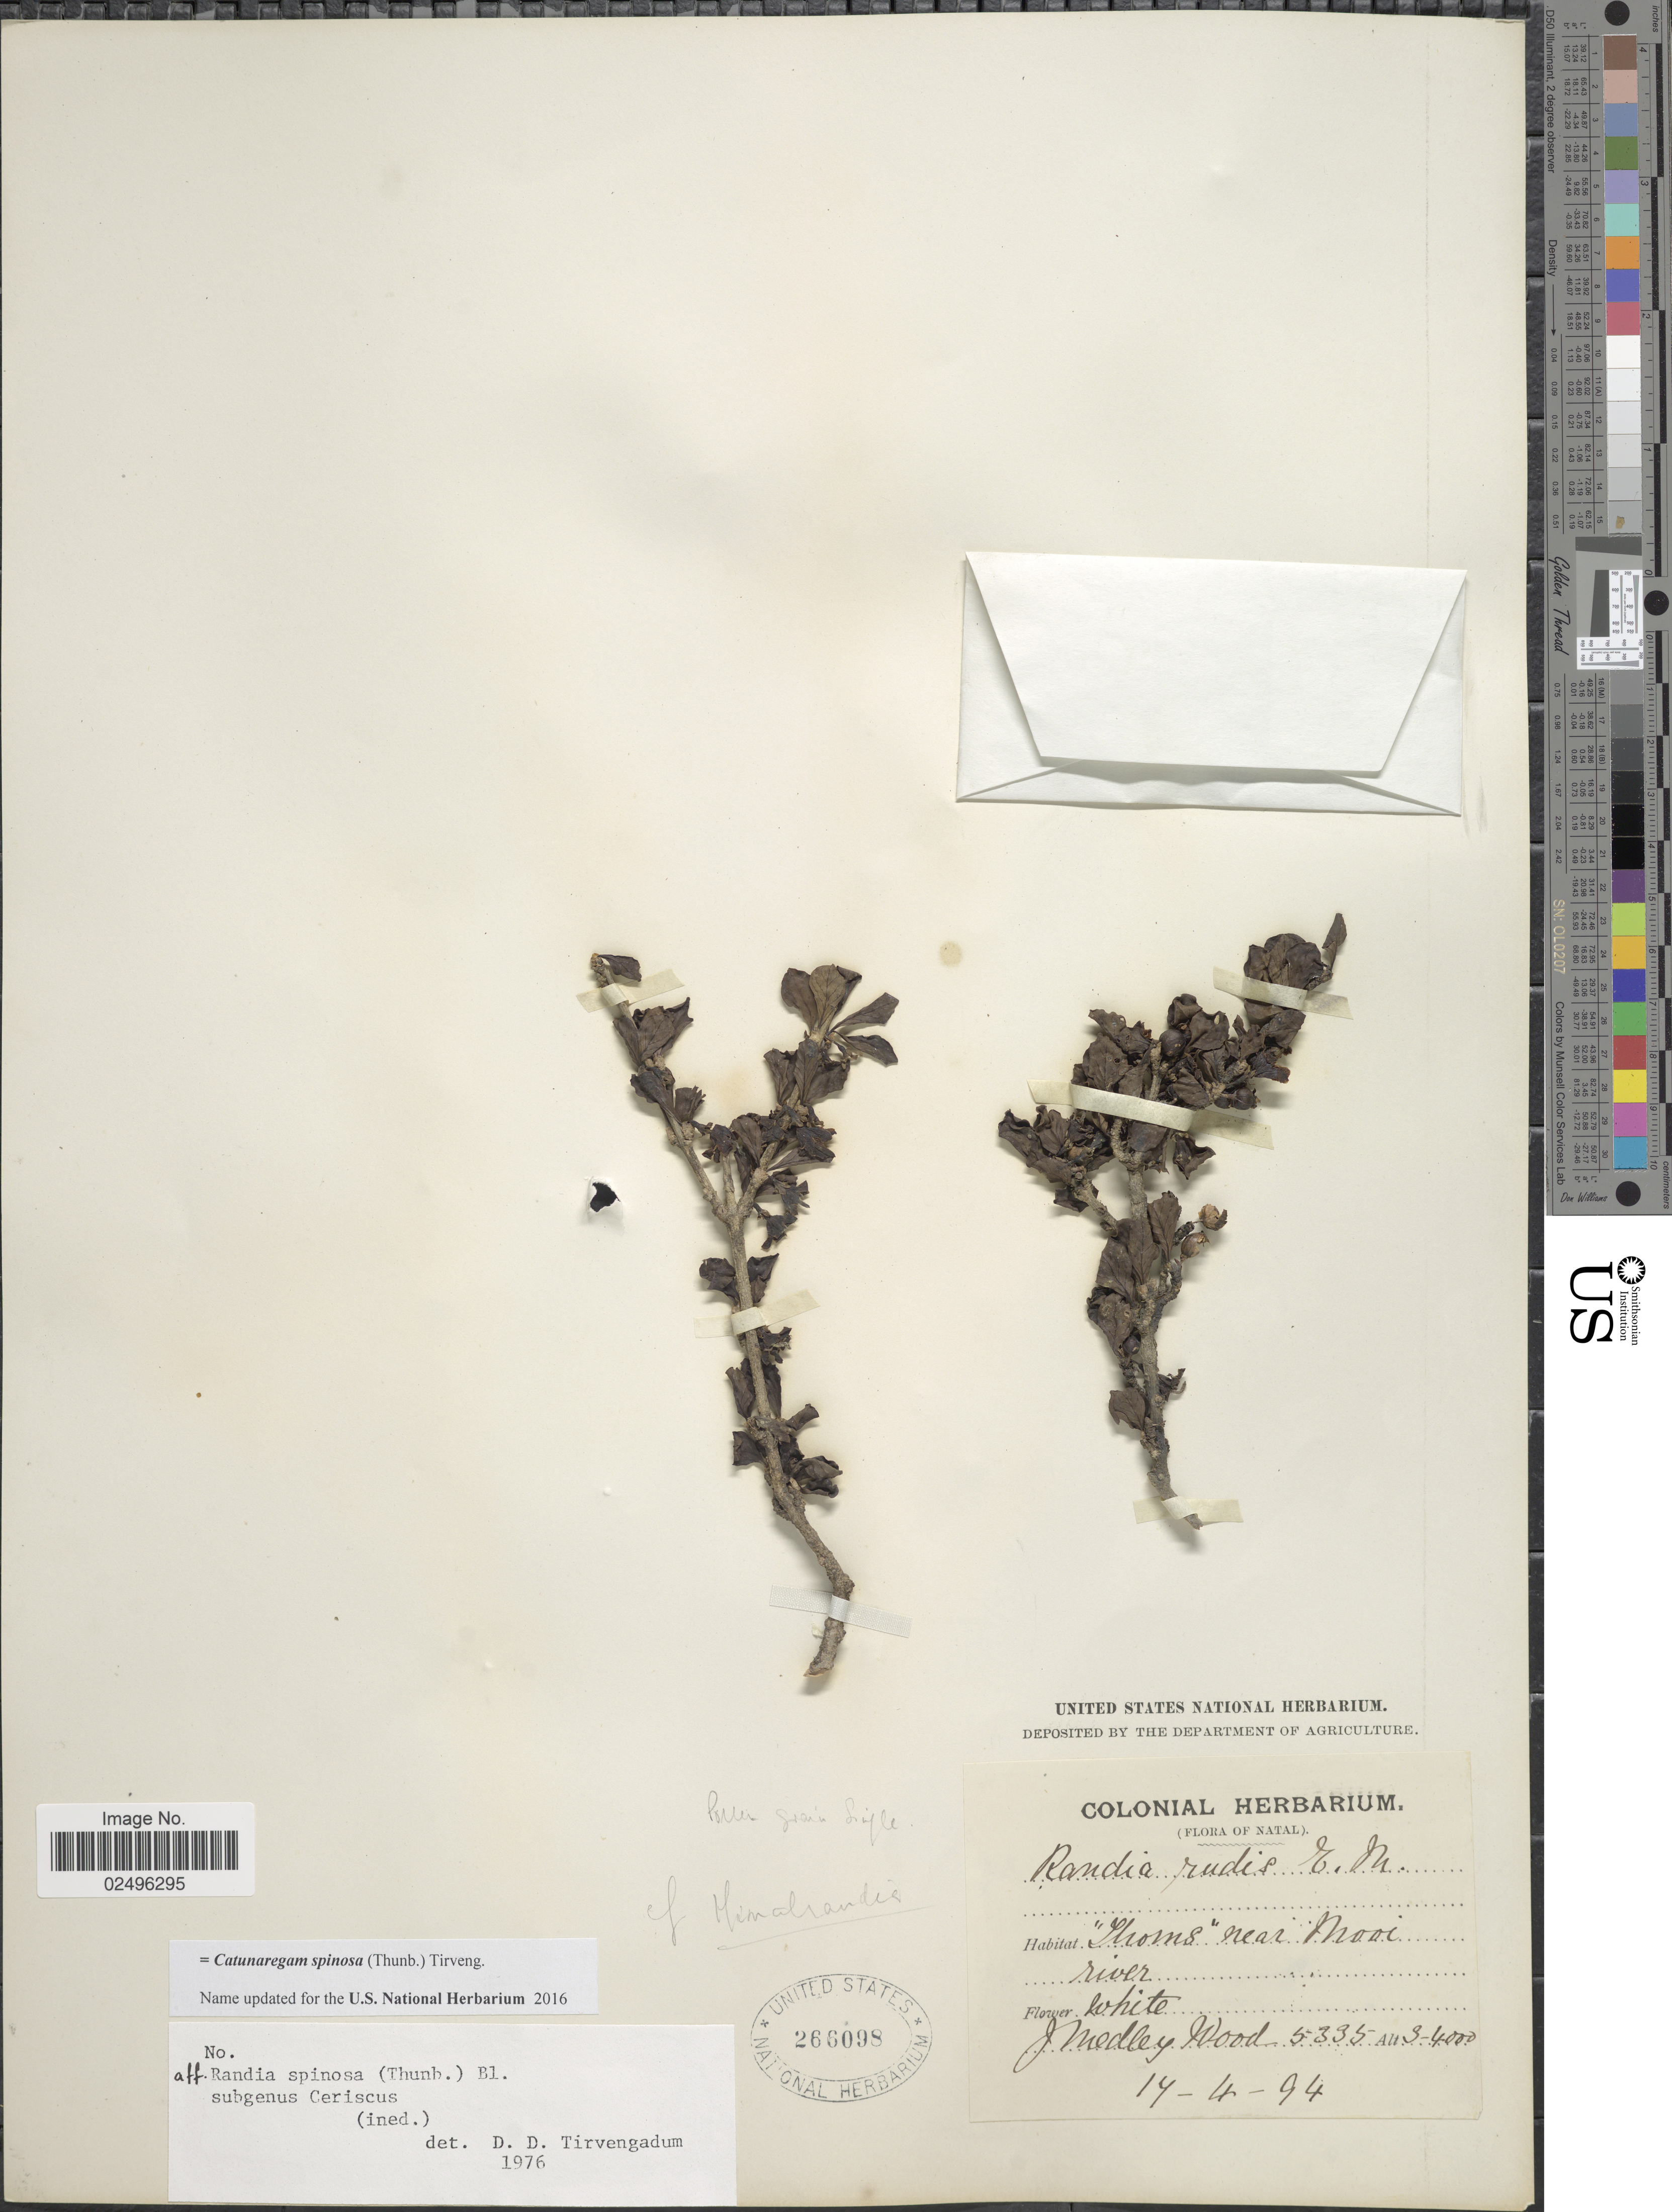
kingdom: Plantae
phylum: Tracheophyta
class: Magnoliopsida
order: Gentianales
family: Rubiaceae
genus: Catunaregam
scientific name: Catunaregam spinosa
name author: (Thunb.) Tirveng.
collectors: J. Medley Wood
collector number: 5335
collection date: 1894-04-14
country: South Africa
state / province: KwaZulu-Natal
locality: Natal. "Thoms"near Mooi river.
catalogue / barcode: US 266098